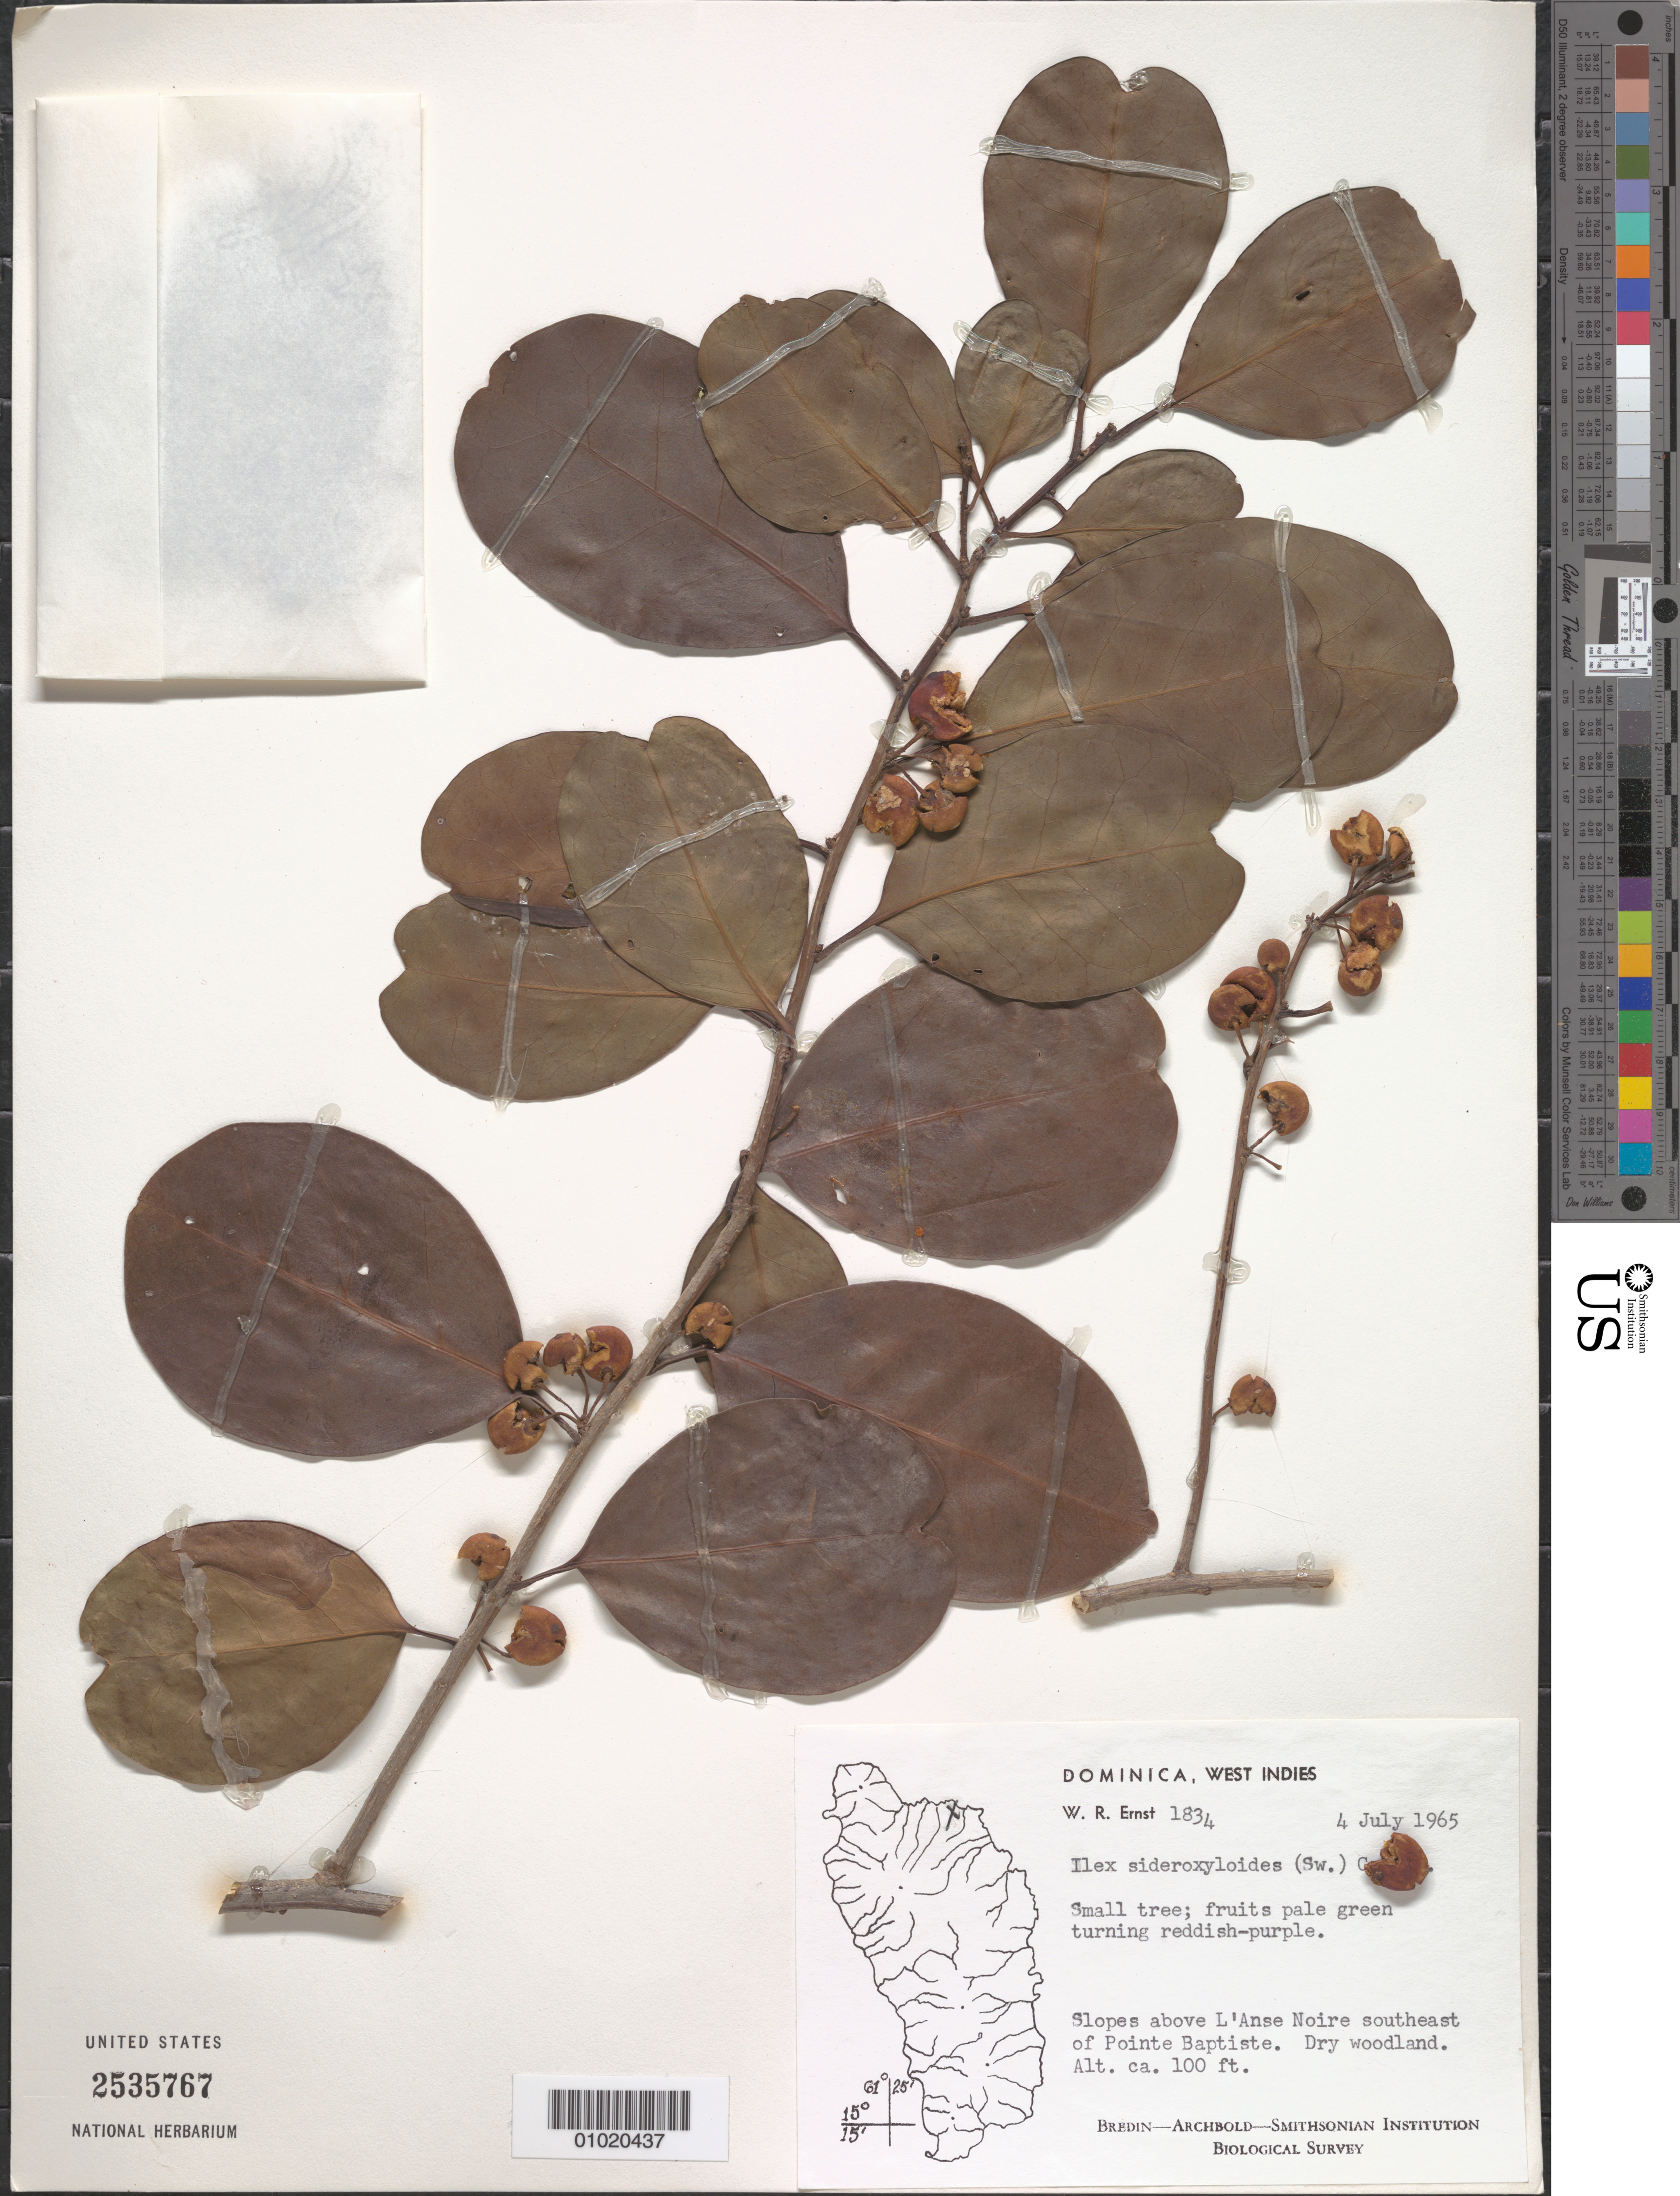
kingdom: Plantae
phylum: Tracheophyta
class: Magnoliopsida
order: Aquifoliales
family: Aquifoliaceae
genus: Ilex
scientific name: Ilex sideroxyloides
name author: (Sw.) Griseb.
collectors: W. R. Ernst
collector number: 1834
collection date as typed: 04 Jul 1965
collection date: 1965-07-04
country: Dominica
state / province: St. Andrew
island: Dominica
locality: slopes above L'Anse Noire southeast of Pointe Baptiste. Dry woodland.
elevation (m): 30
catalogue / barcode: US 2535767